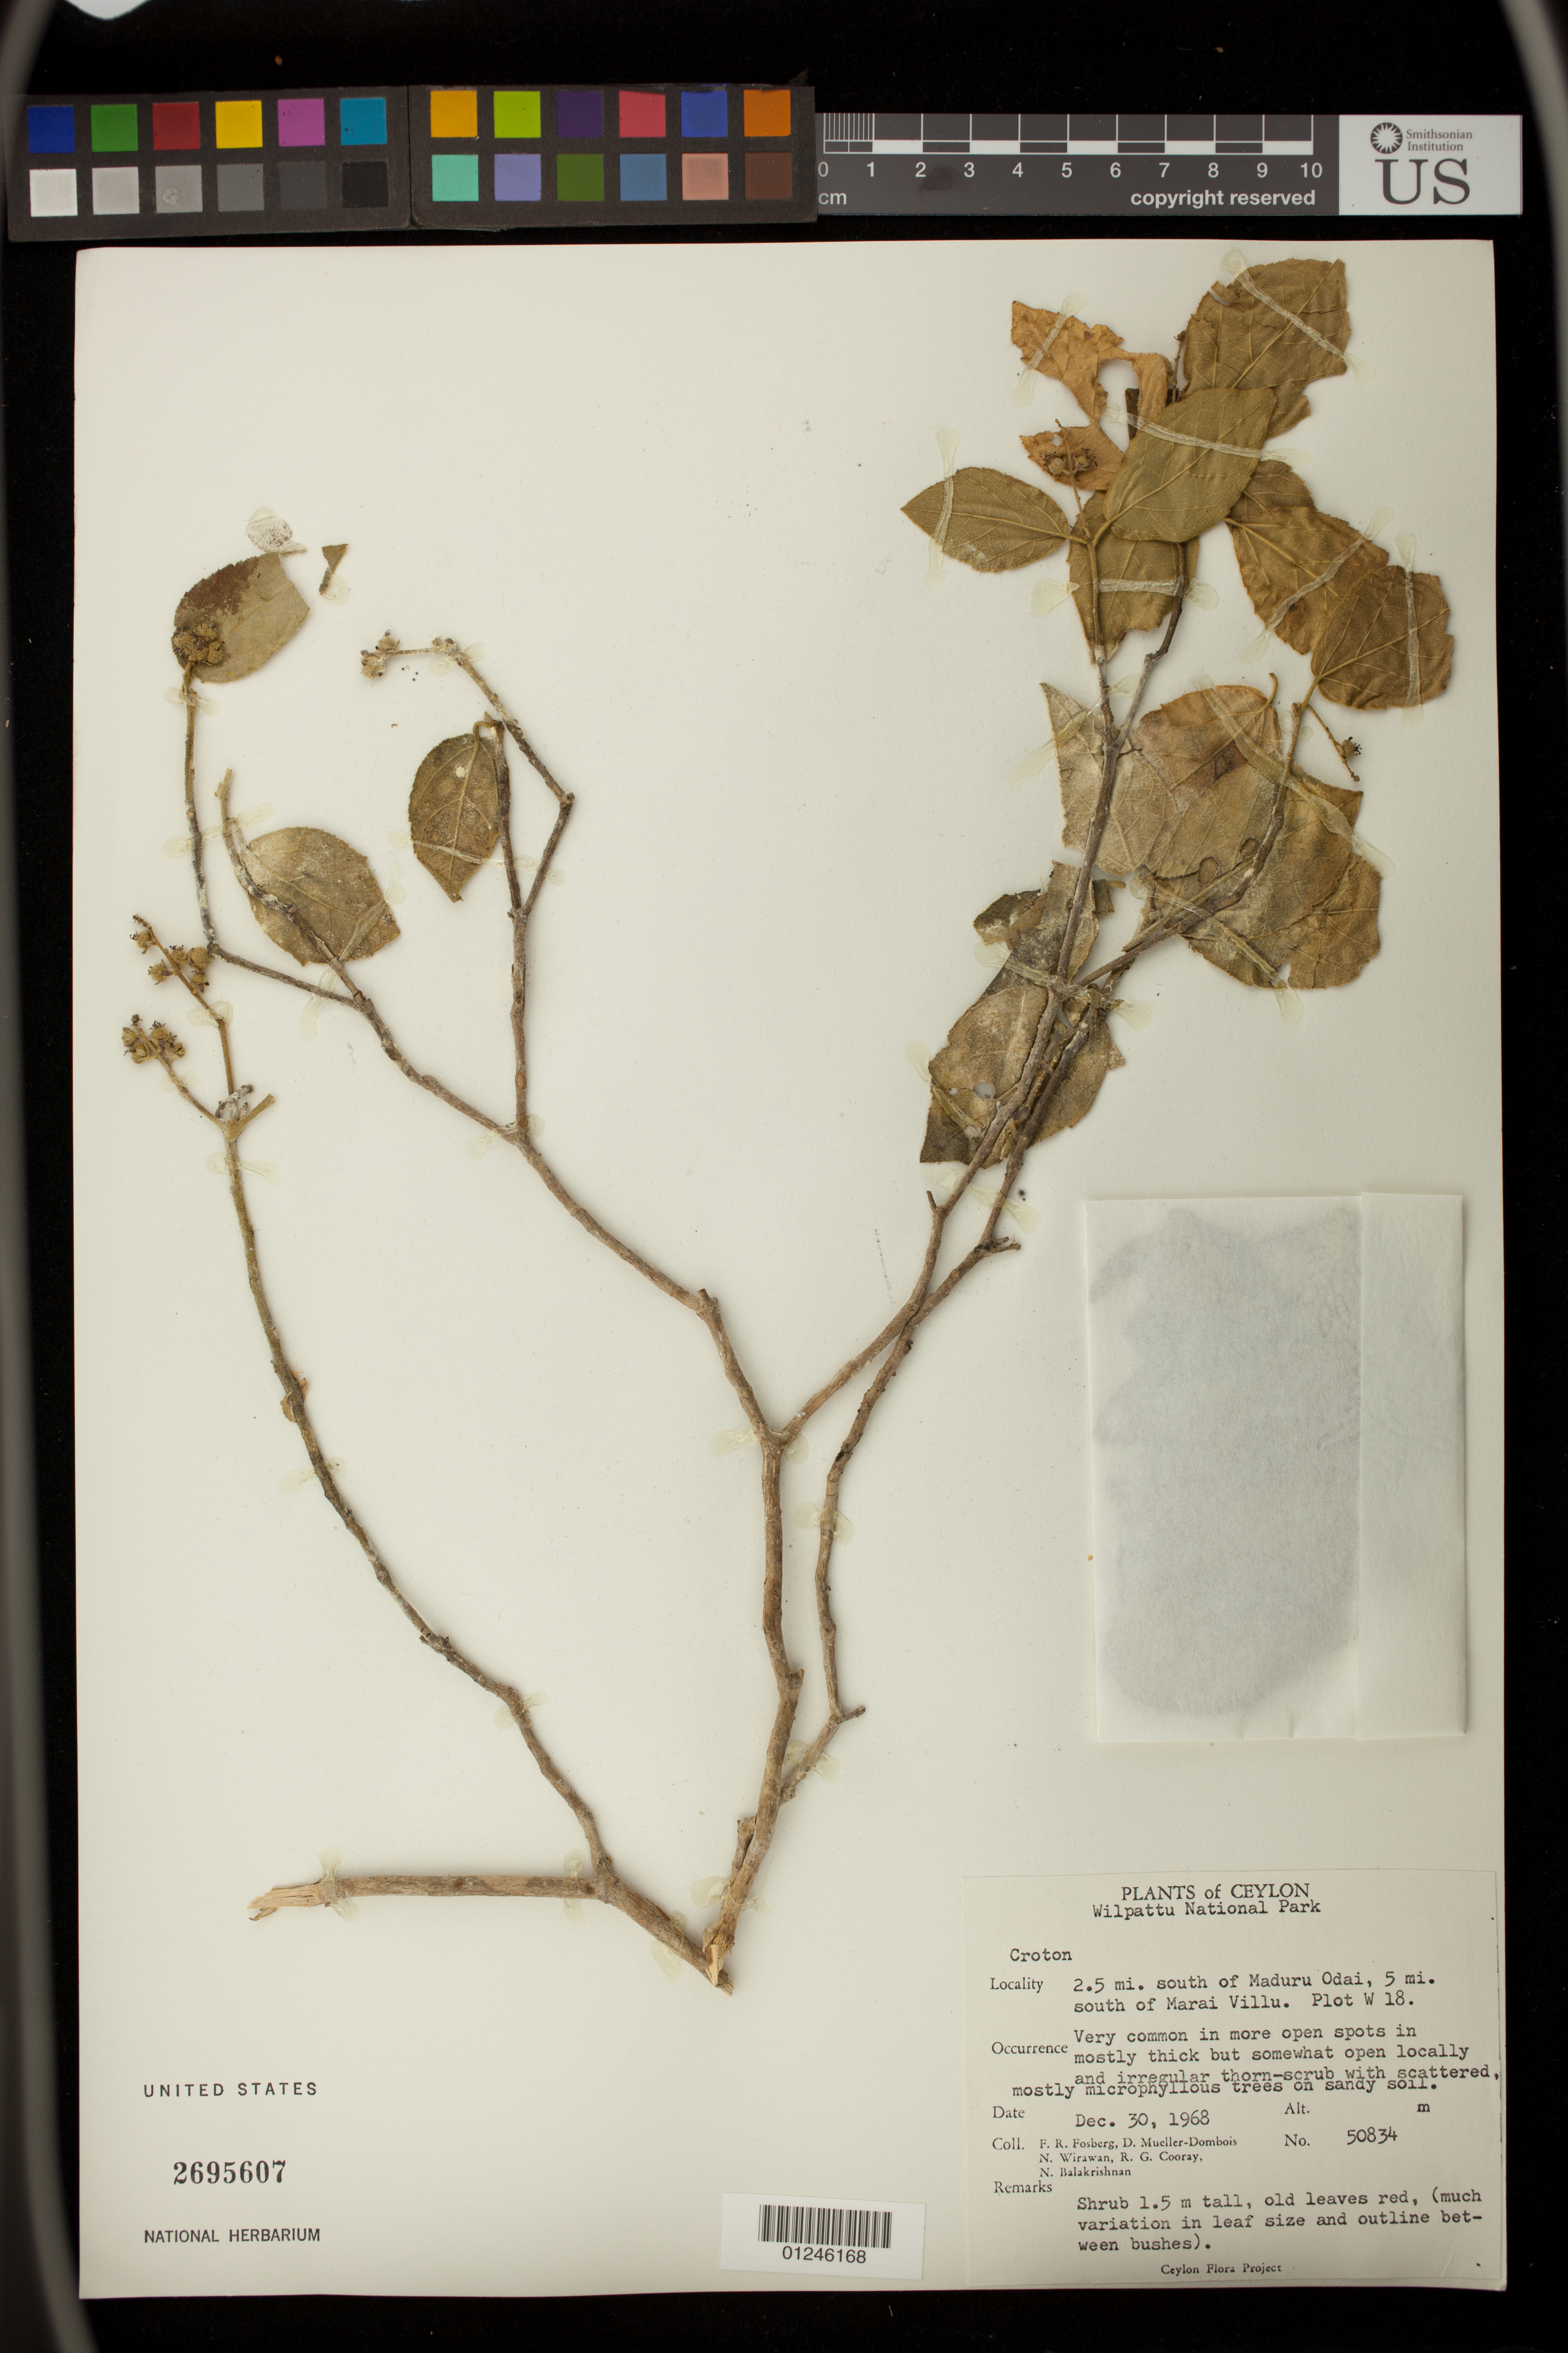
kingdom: Plantae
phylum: Tracheophyta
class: Magnoliopsida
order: Malpighiales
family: Euphorbiaceae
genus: Croton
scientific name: Croton sp.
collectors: F. R. Fosberg, D. Mueller-Dombois, N. Wirawan, R. Cooray & N. Balakrishnan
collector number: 50834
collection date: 1968-12-30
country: Sri Lanka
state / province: North Western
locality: Wilpattu National Park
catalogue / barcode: US 2695607